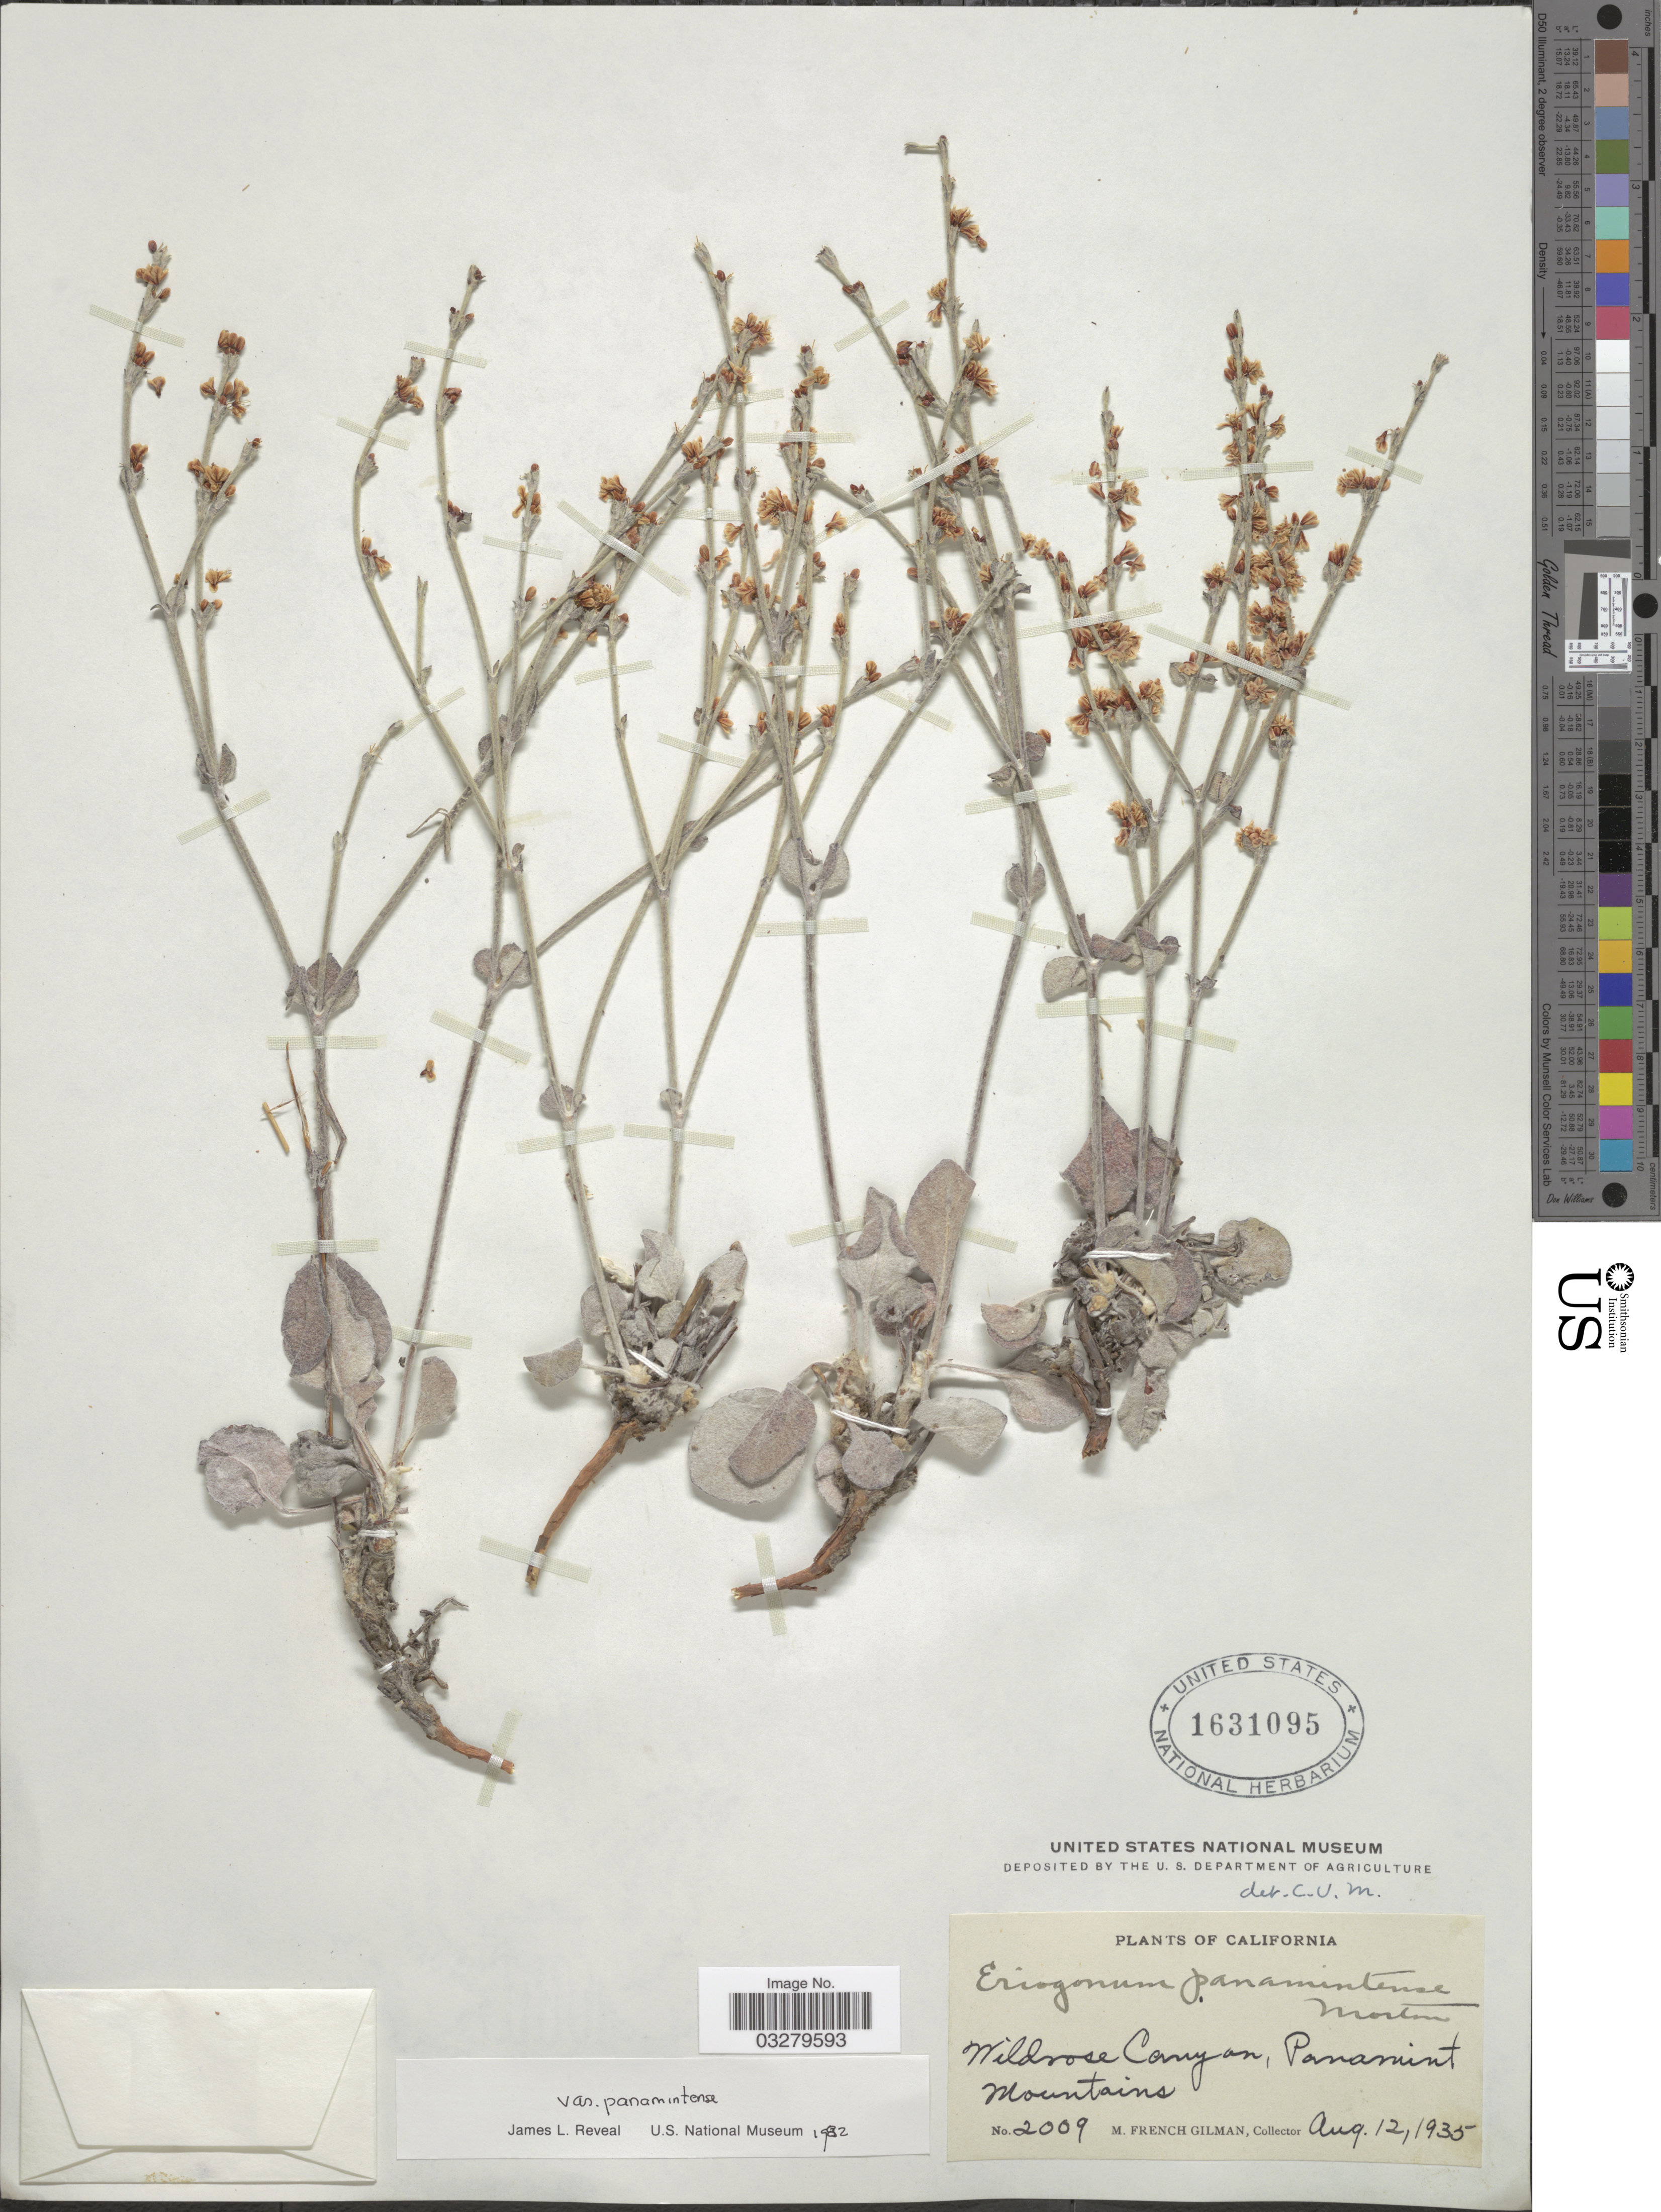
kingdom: Plantae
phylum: Tracheophyta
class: Magnoliopsida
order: Caryophyllales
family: Polygonaceae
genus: Eriogonum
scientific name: Eriogonum panamintense var. panamintense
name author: C.V. Morton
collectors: M. F. Gilman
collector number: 2009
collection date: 1935-08-12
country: United States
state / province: California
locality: Wilrose Canyon, Panamint Mountains.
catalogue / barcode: US 1631095